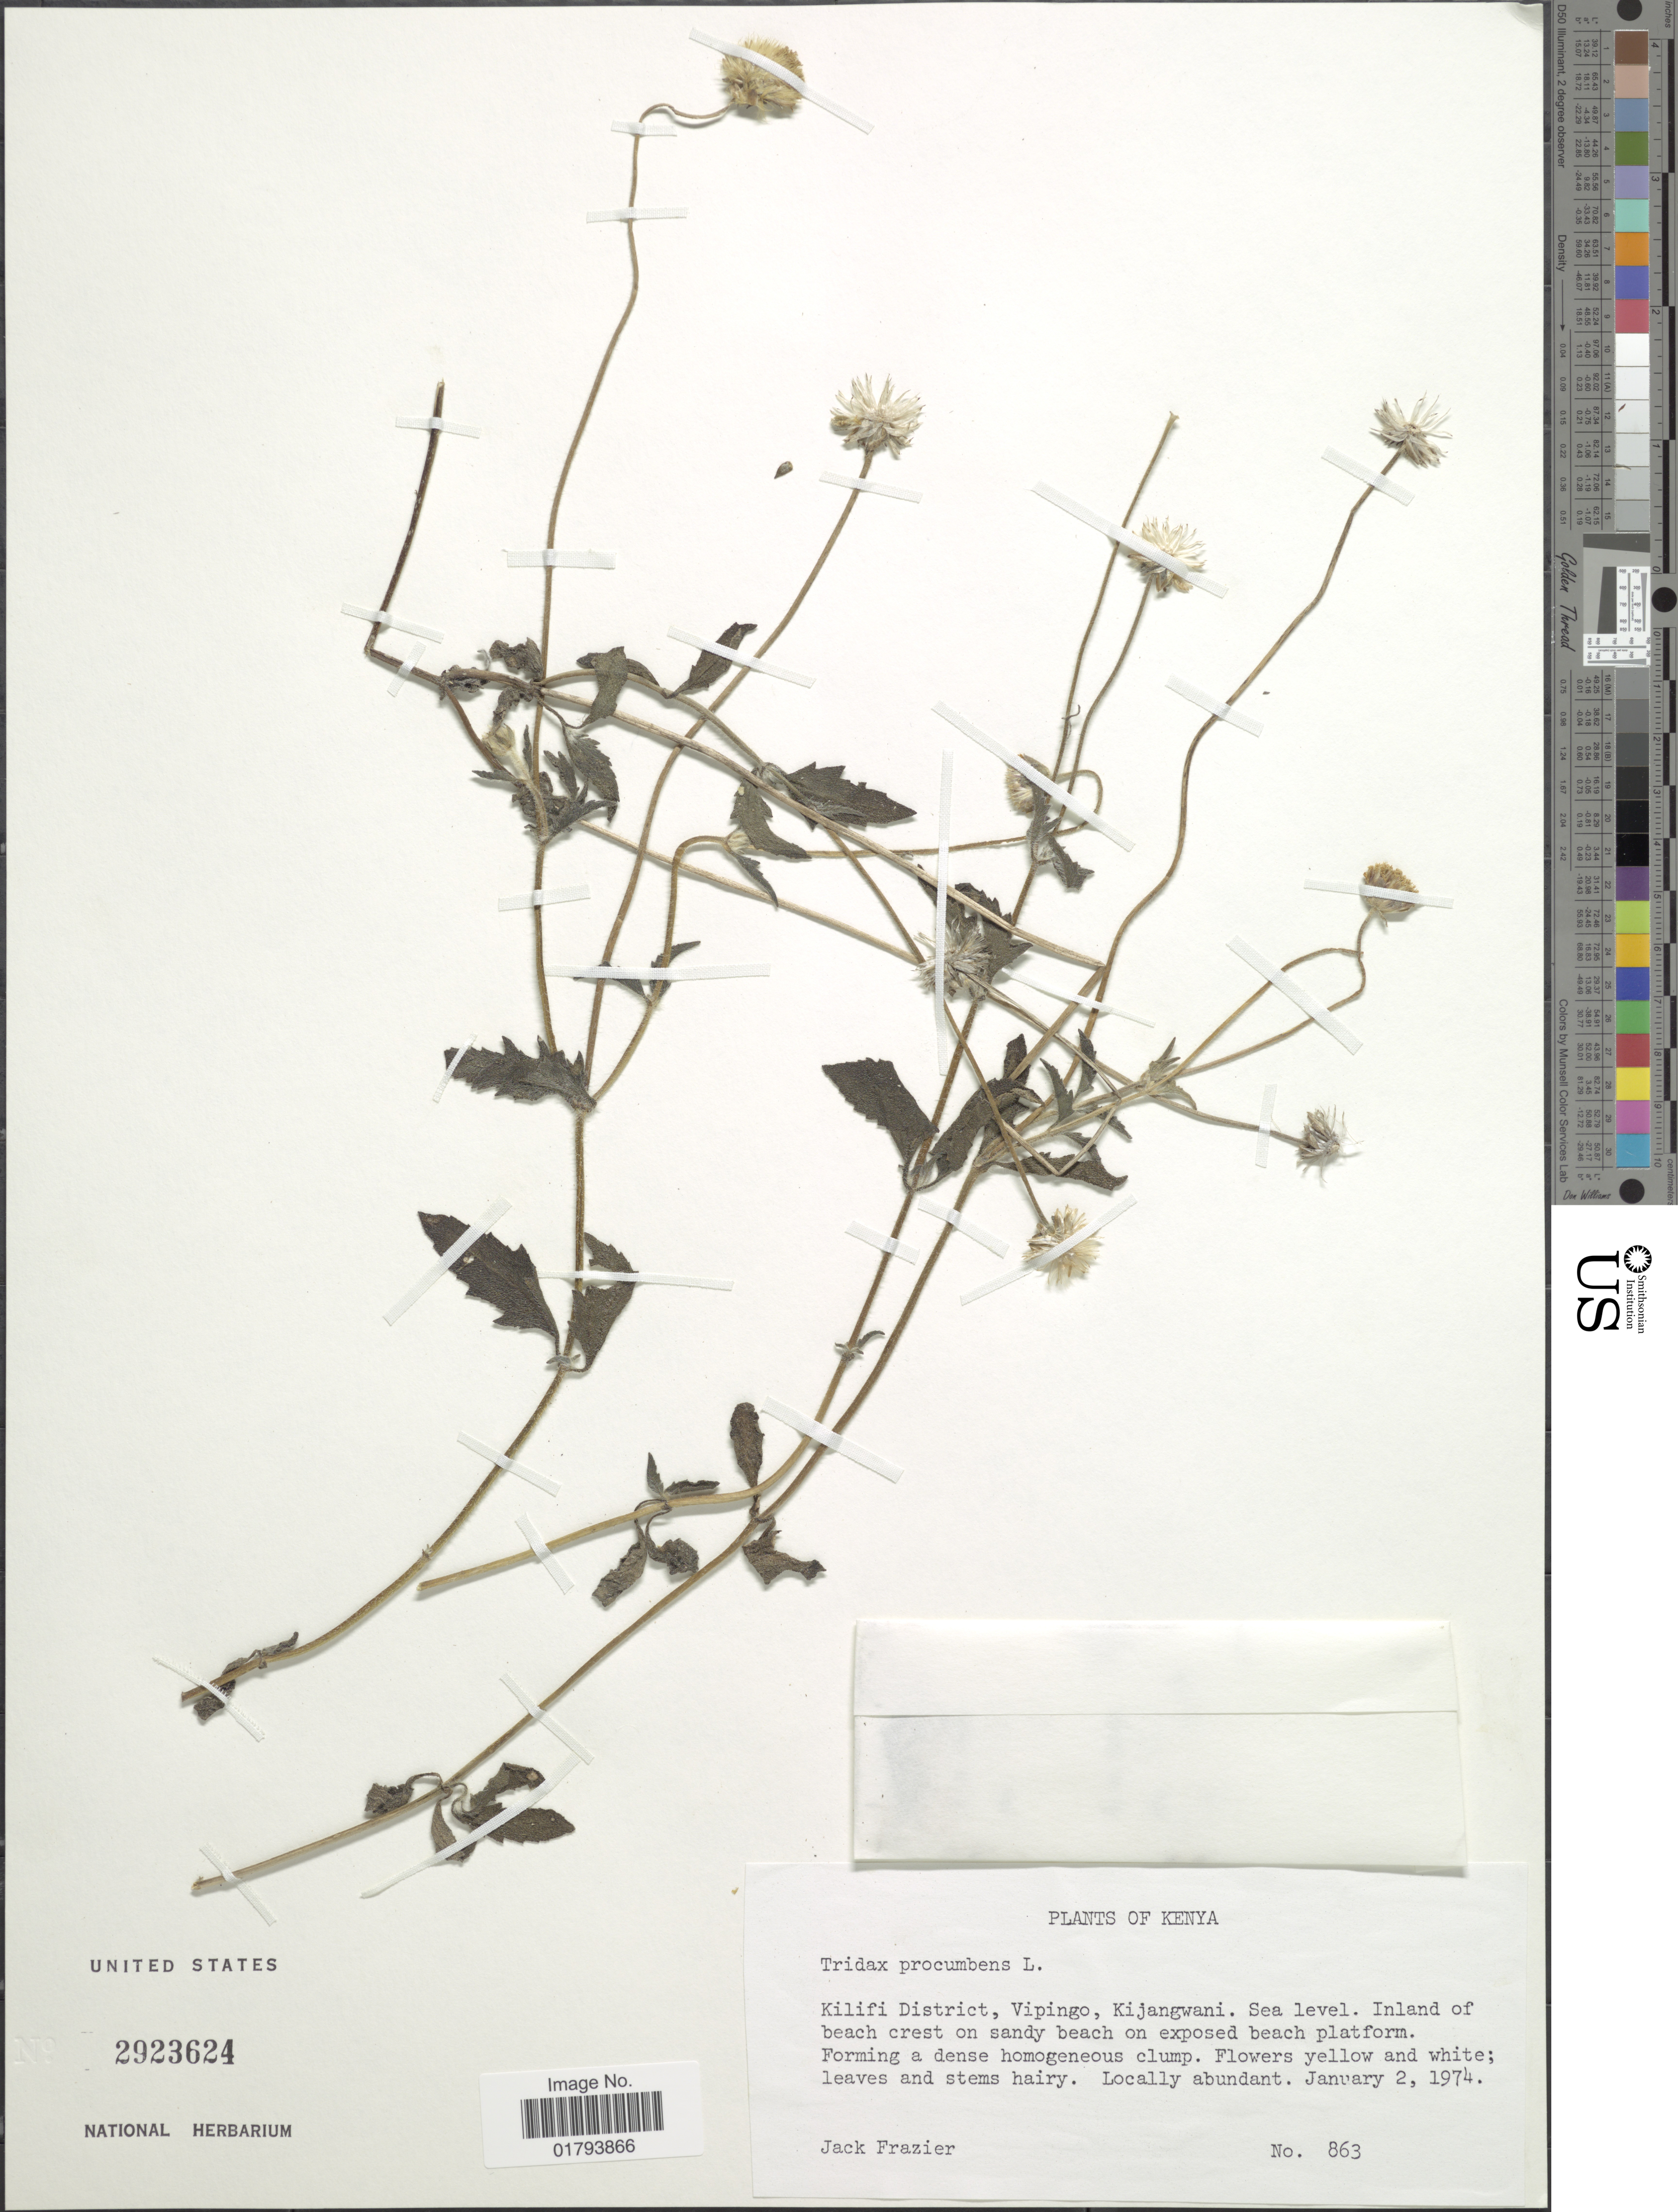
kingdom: Plantae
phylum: Tracheophyta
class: Magnoliopsida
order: Asterales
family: Asteraceae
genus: Tridax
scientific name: Tridax procumbens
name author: L.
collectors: J. Frazier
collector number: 863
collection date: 1974-01-02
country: Kenya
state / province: Kilifi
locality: Kilifi District, Vi [ingo, Kijangwani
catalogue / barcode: US 2923624